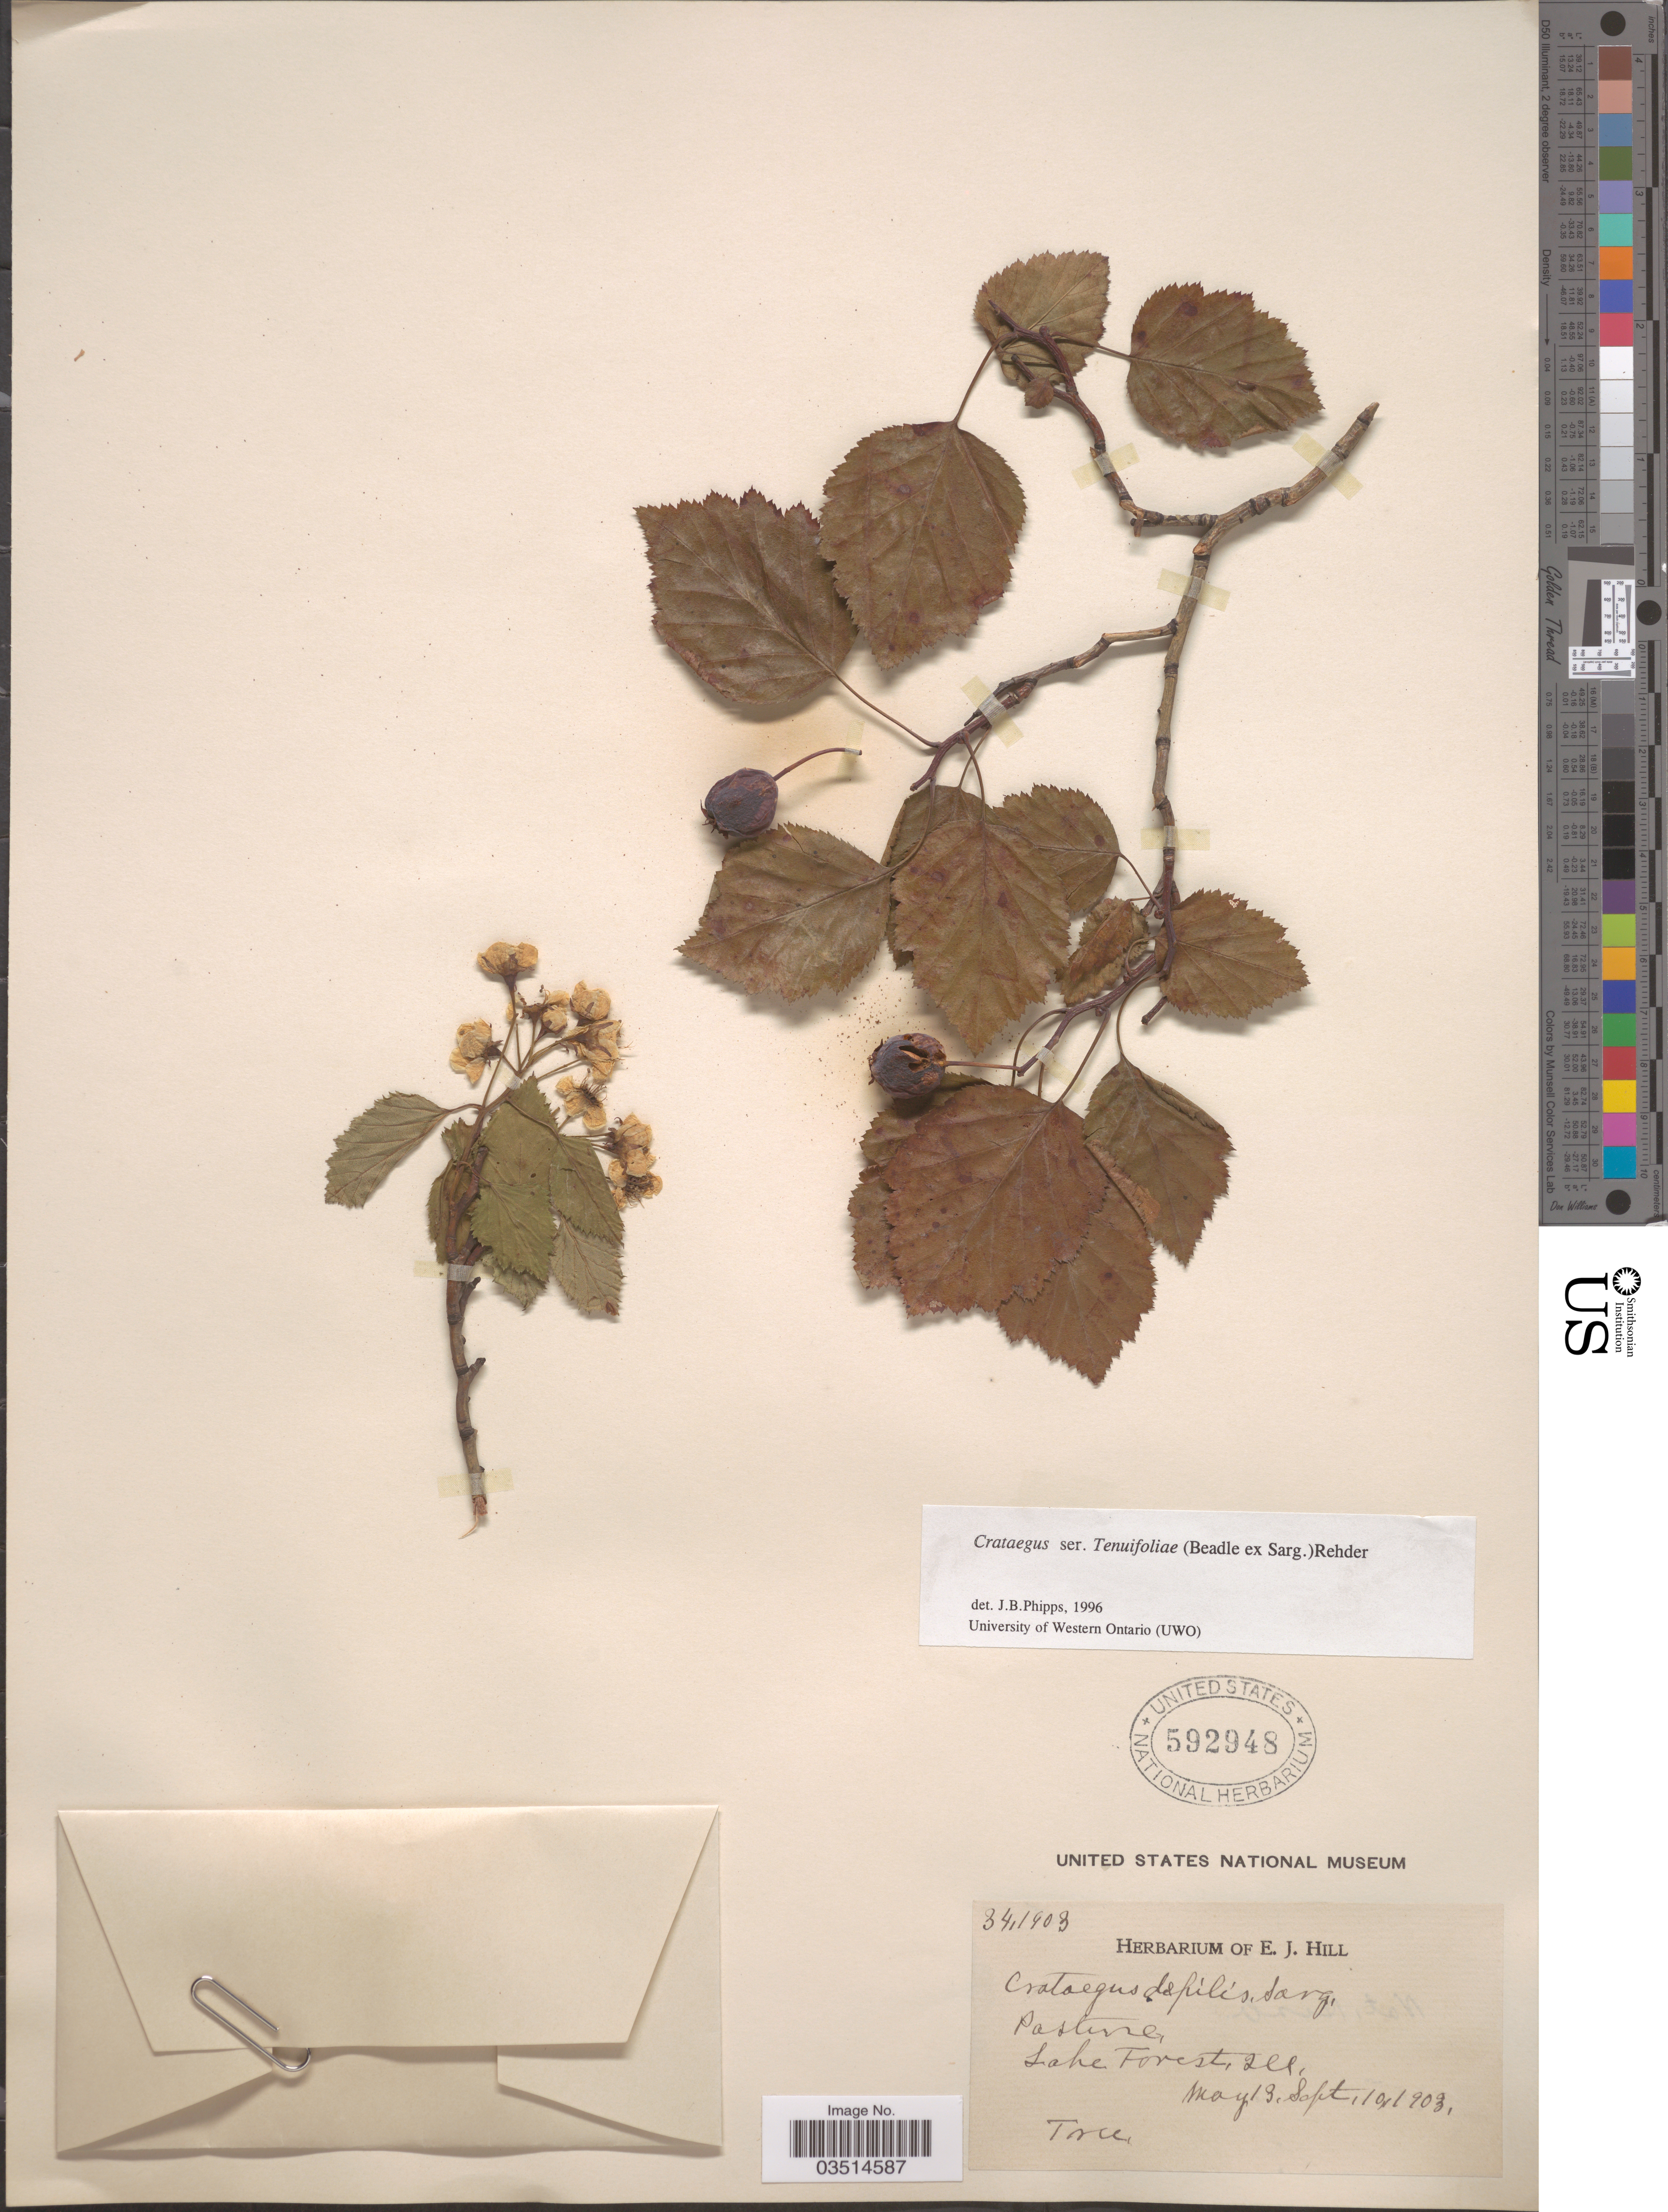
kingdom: Plantae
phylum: Tracheophyta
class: Magnoliopsida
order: Rosales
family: Rosaceae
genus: Crataegus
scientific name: Crataegus depilis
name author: Sarg.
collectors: Ex herb. E. J. Hill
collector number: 341903?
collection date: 1903-05-13/1903-09-10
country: United States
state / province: Illinois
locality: Pasture, Lake Forest.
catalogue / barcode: US 592948